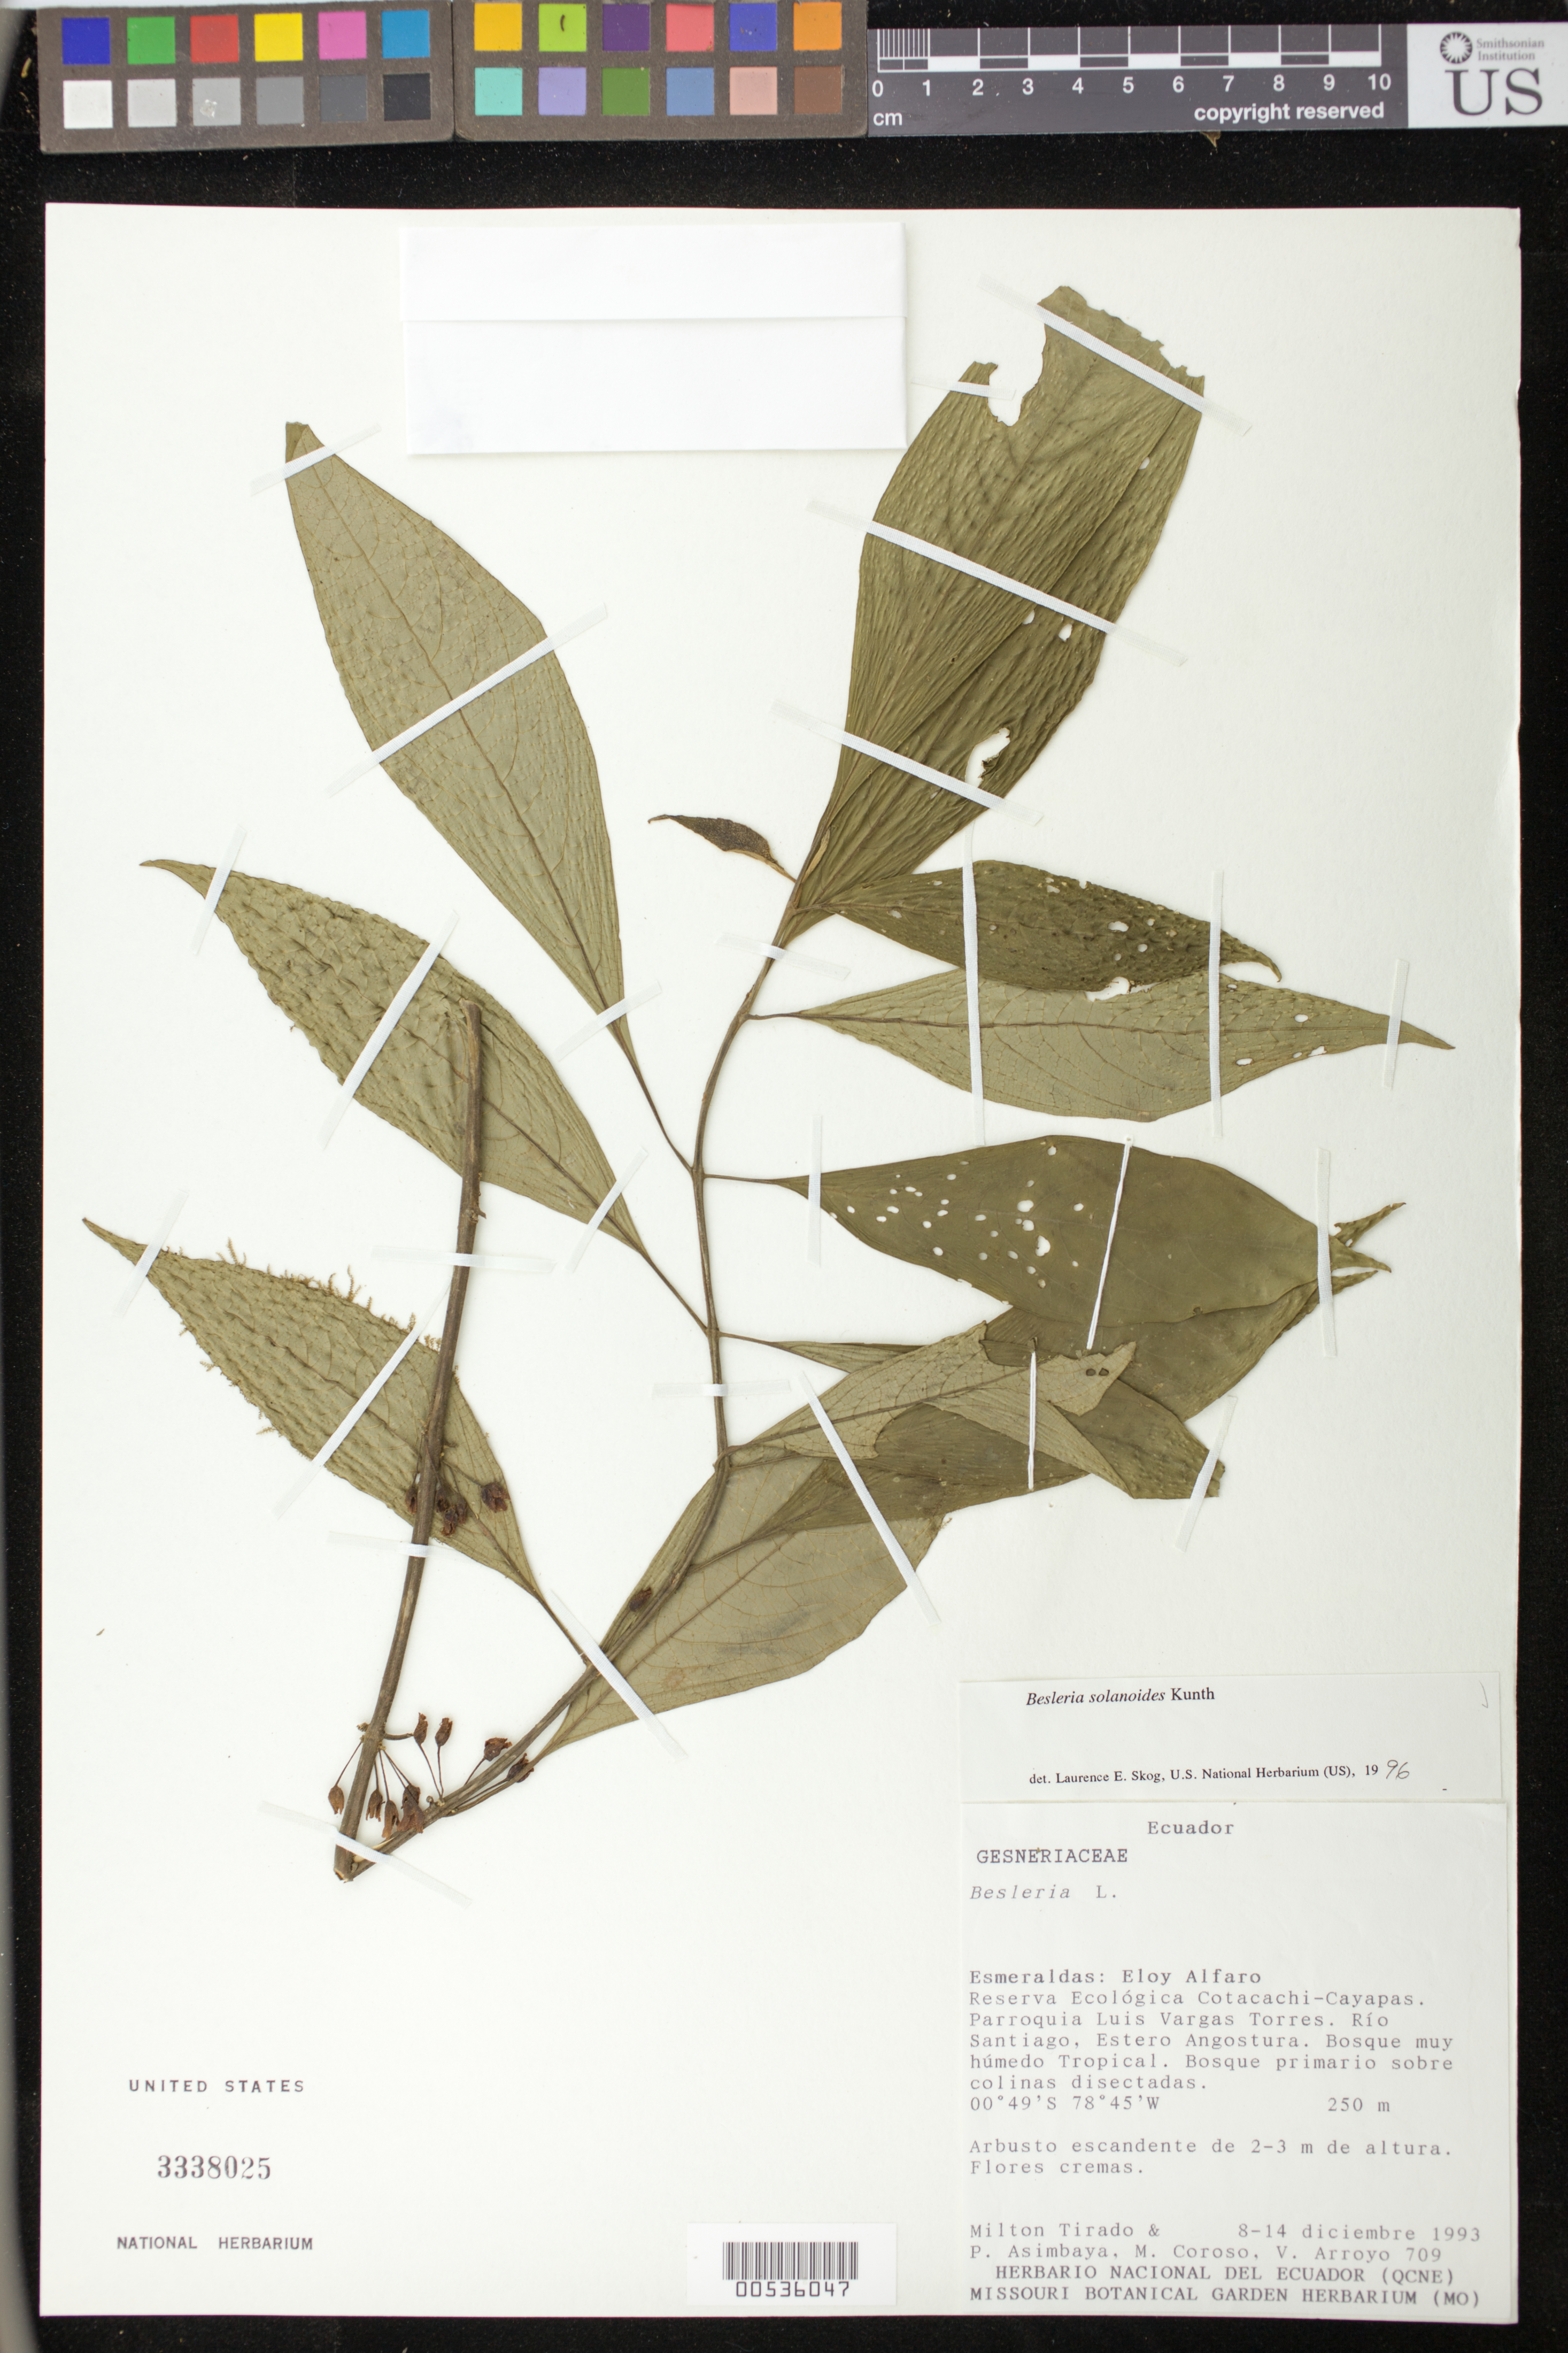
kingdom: Plantae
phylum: Tracheophyta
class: Magnoliopsida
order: Lamiales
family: Gesneriaceae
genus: Besleria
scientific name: Besleria solanoides var. solanoides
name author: Kunth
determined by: Skog, Laurence E.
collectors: M. Tirado, P. Asimbaya, M. Coroso & J. Arroyo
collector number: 709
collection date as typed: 8-14 Dec 1993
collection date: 1993-12-08/1993-12-14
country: Ecuador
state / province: Esmeraldas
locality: Eloy Alfaro. Reserva Ecológica Cotacachi - Cayapas. Parroquia Luis Vargas Torres. Río Santiago, Estero Angostura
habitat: Bosque muy húmedo Tropical. Bosque primario sobre colinas disectadas. Planta de sotobosque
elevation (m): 250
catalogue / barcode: US 3338025